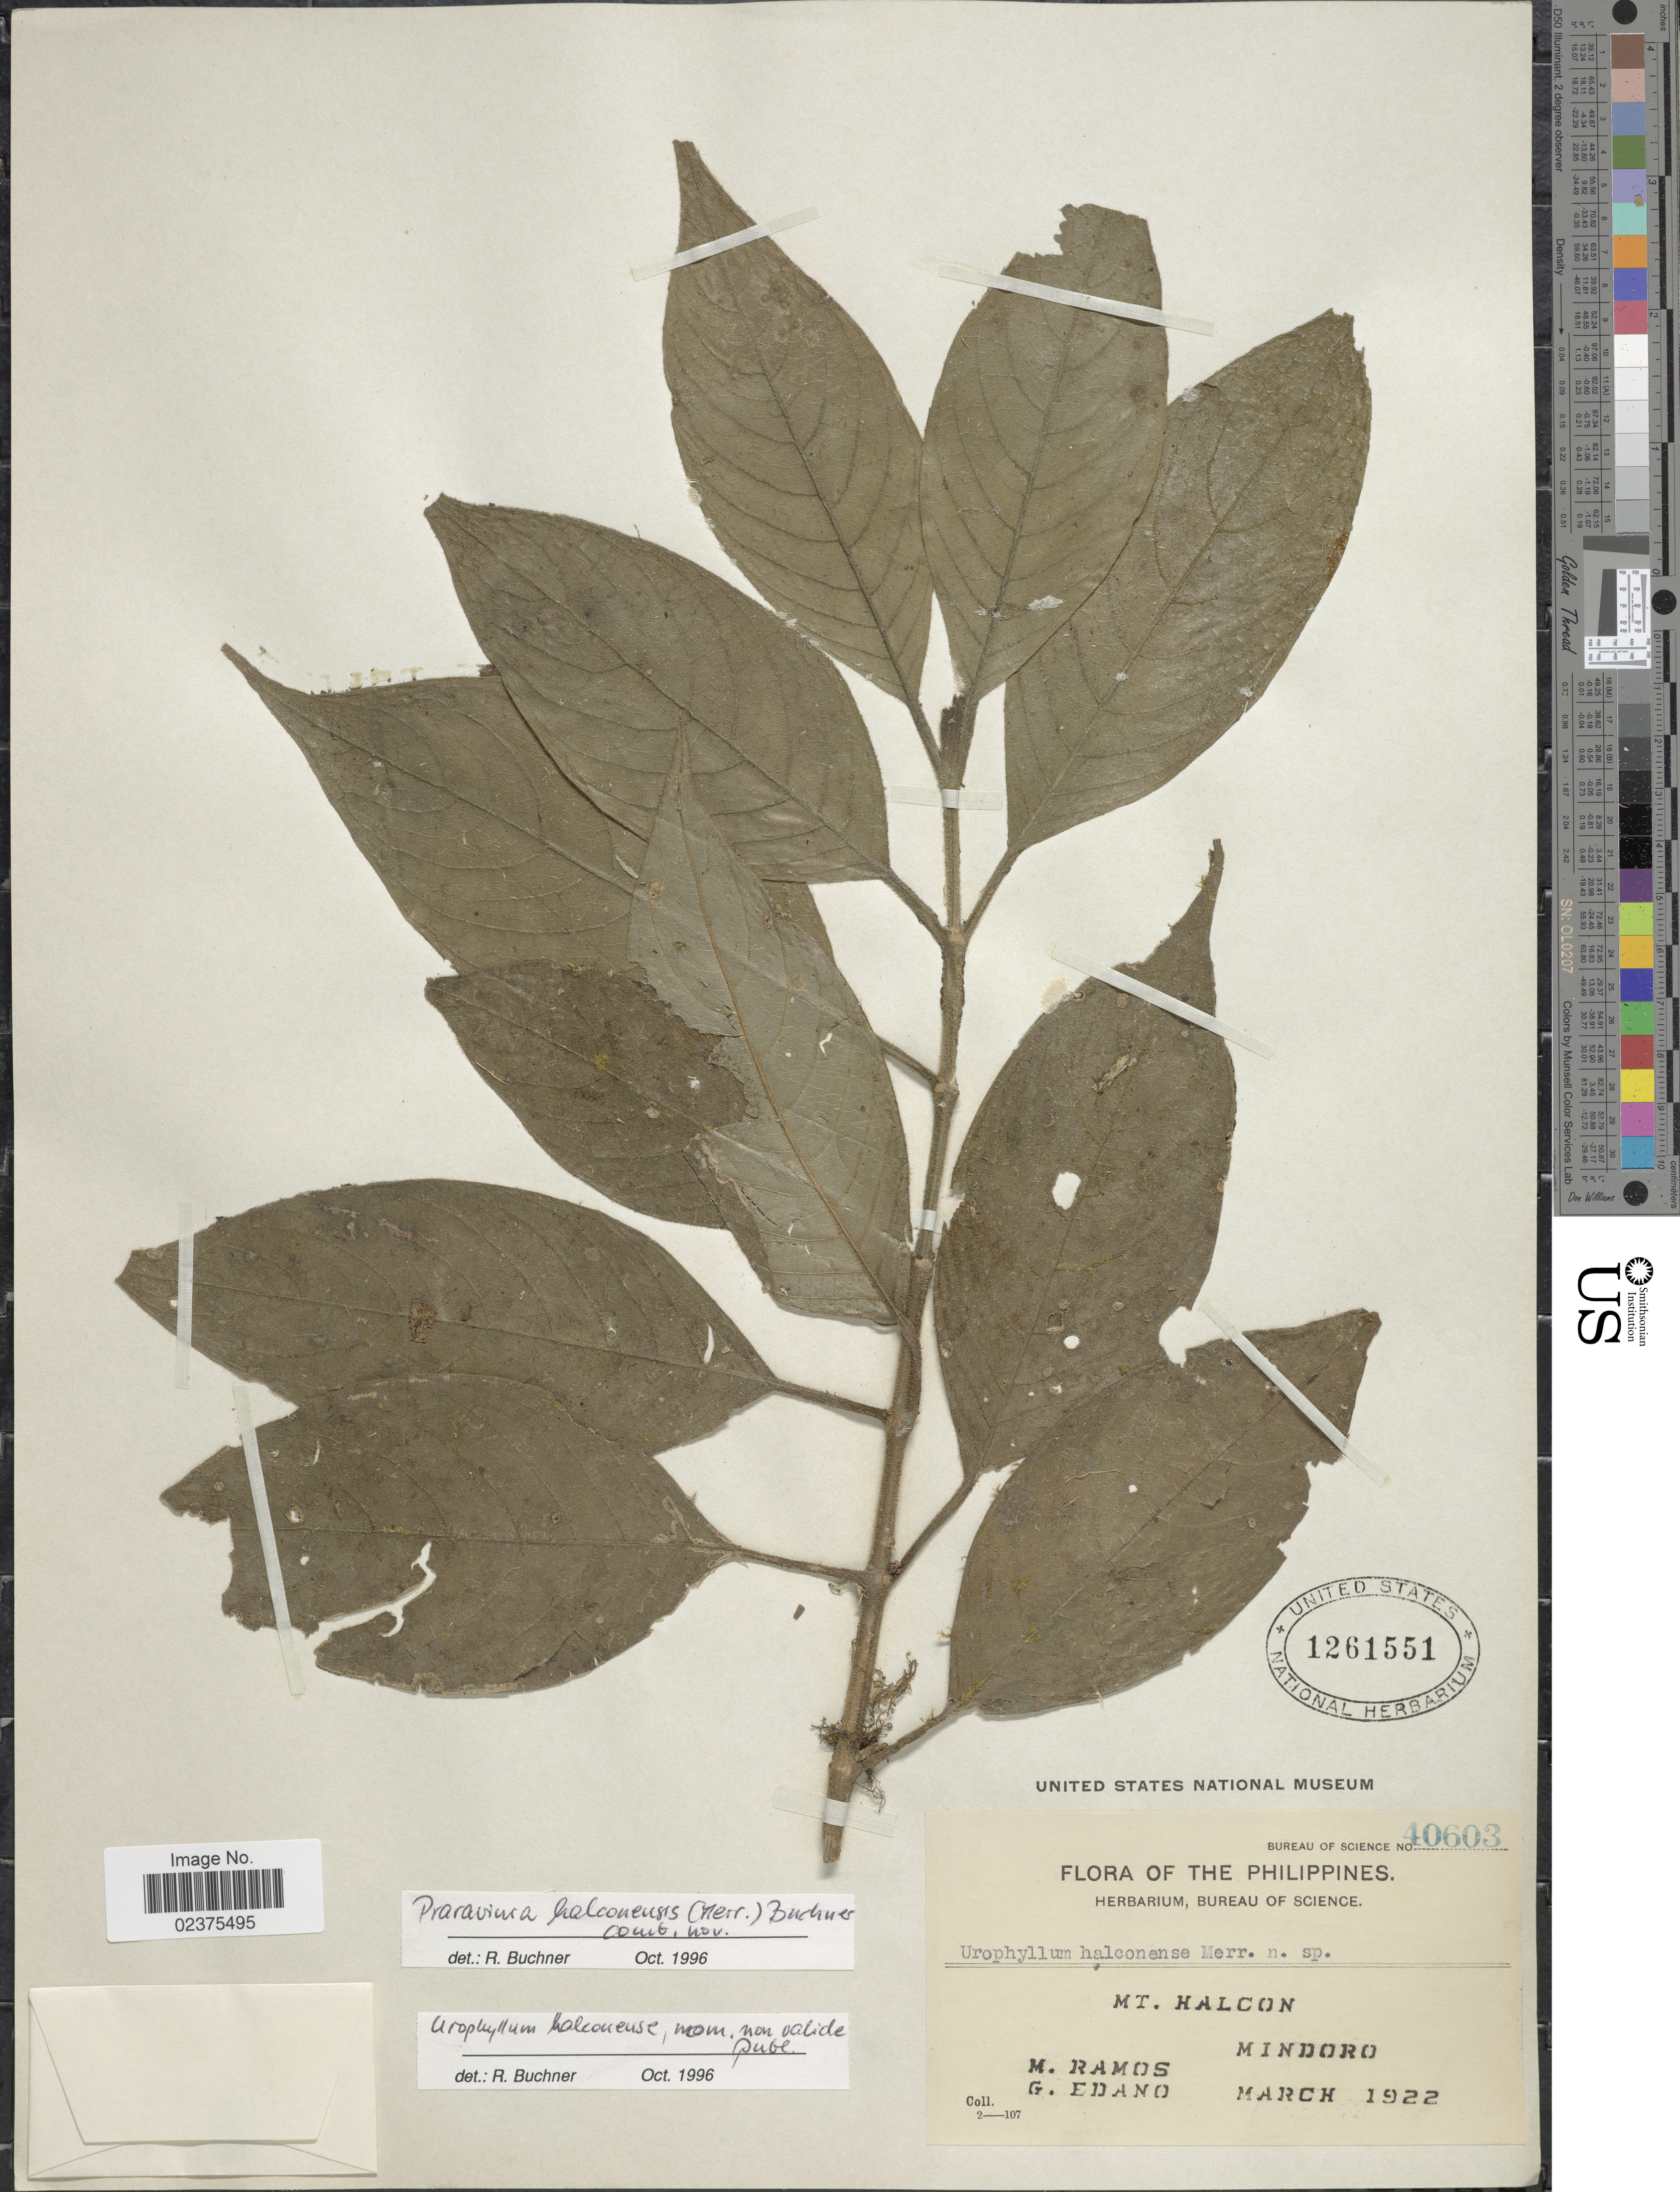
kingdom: Plantae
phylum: Tracheophyta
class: Magnoliopsida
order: Gentianales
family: Rubiaceae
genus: Praravinia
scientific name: Praravinia halconensis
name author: (Merr.) R. Buchner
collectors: M. Ramos & G. Edaño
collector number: Bureau of Science 40603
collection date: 1922-03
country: Philippines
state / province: Mimaropa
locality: Mt. Halcon, Mindoro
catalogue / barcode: US 1261551